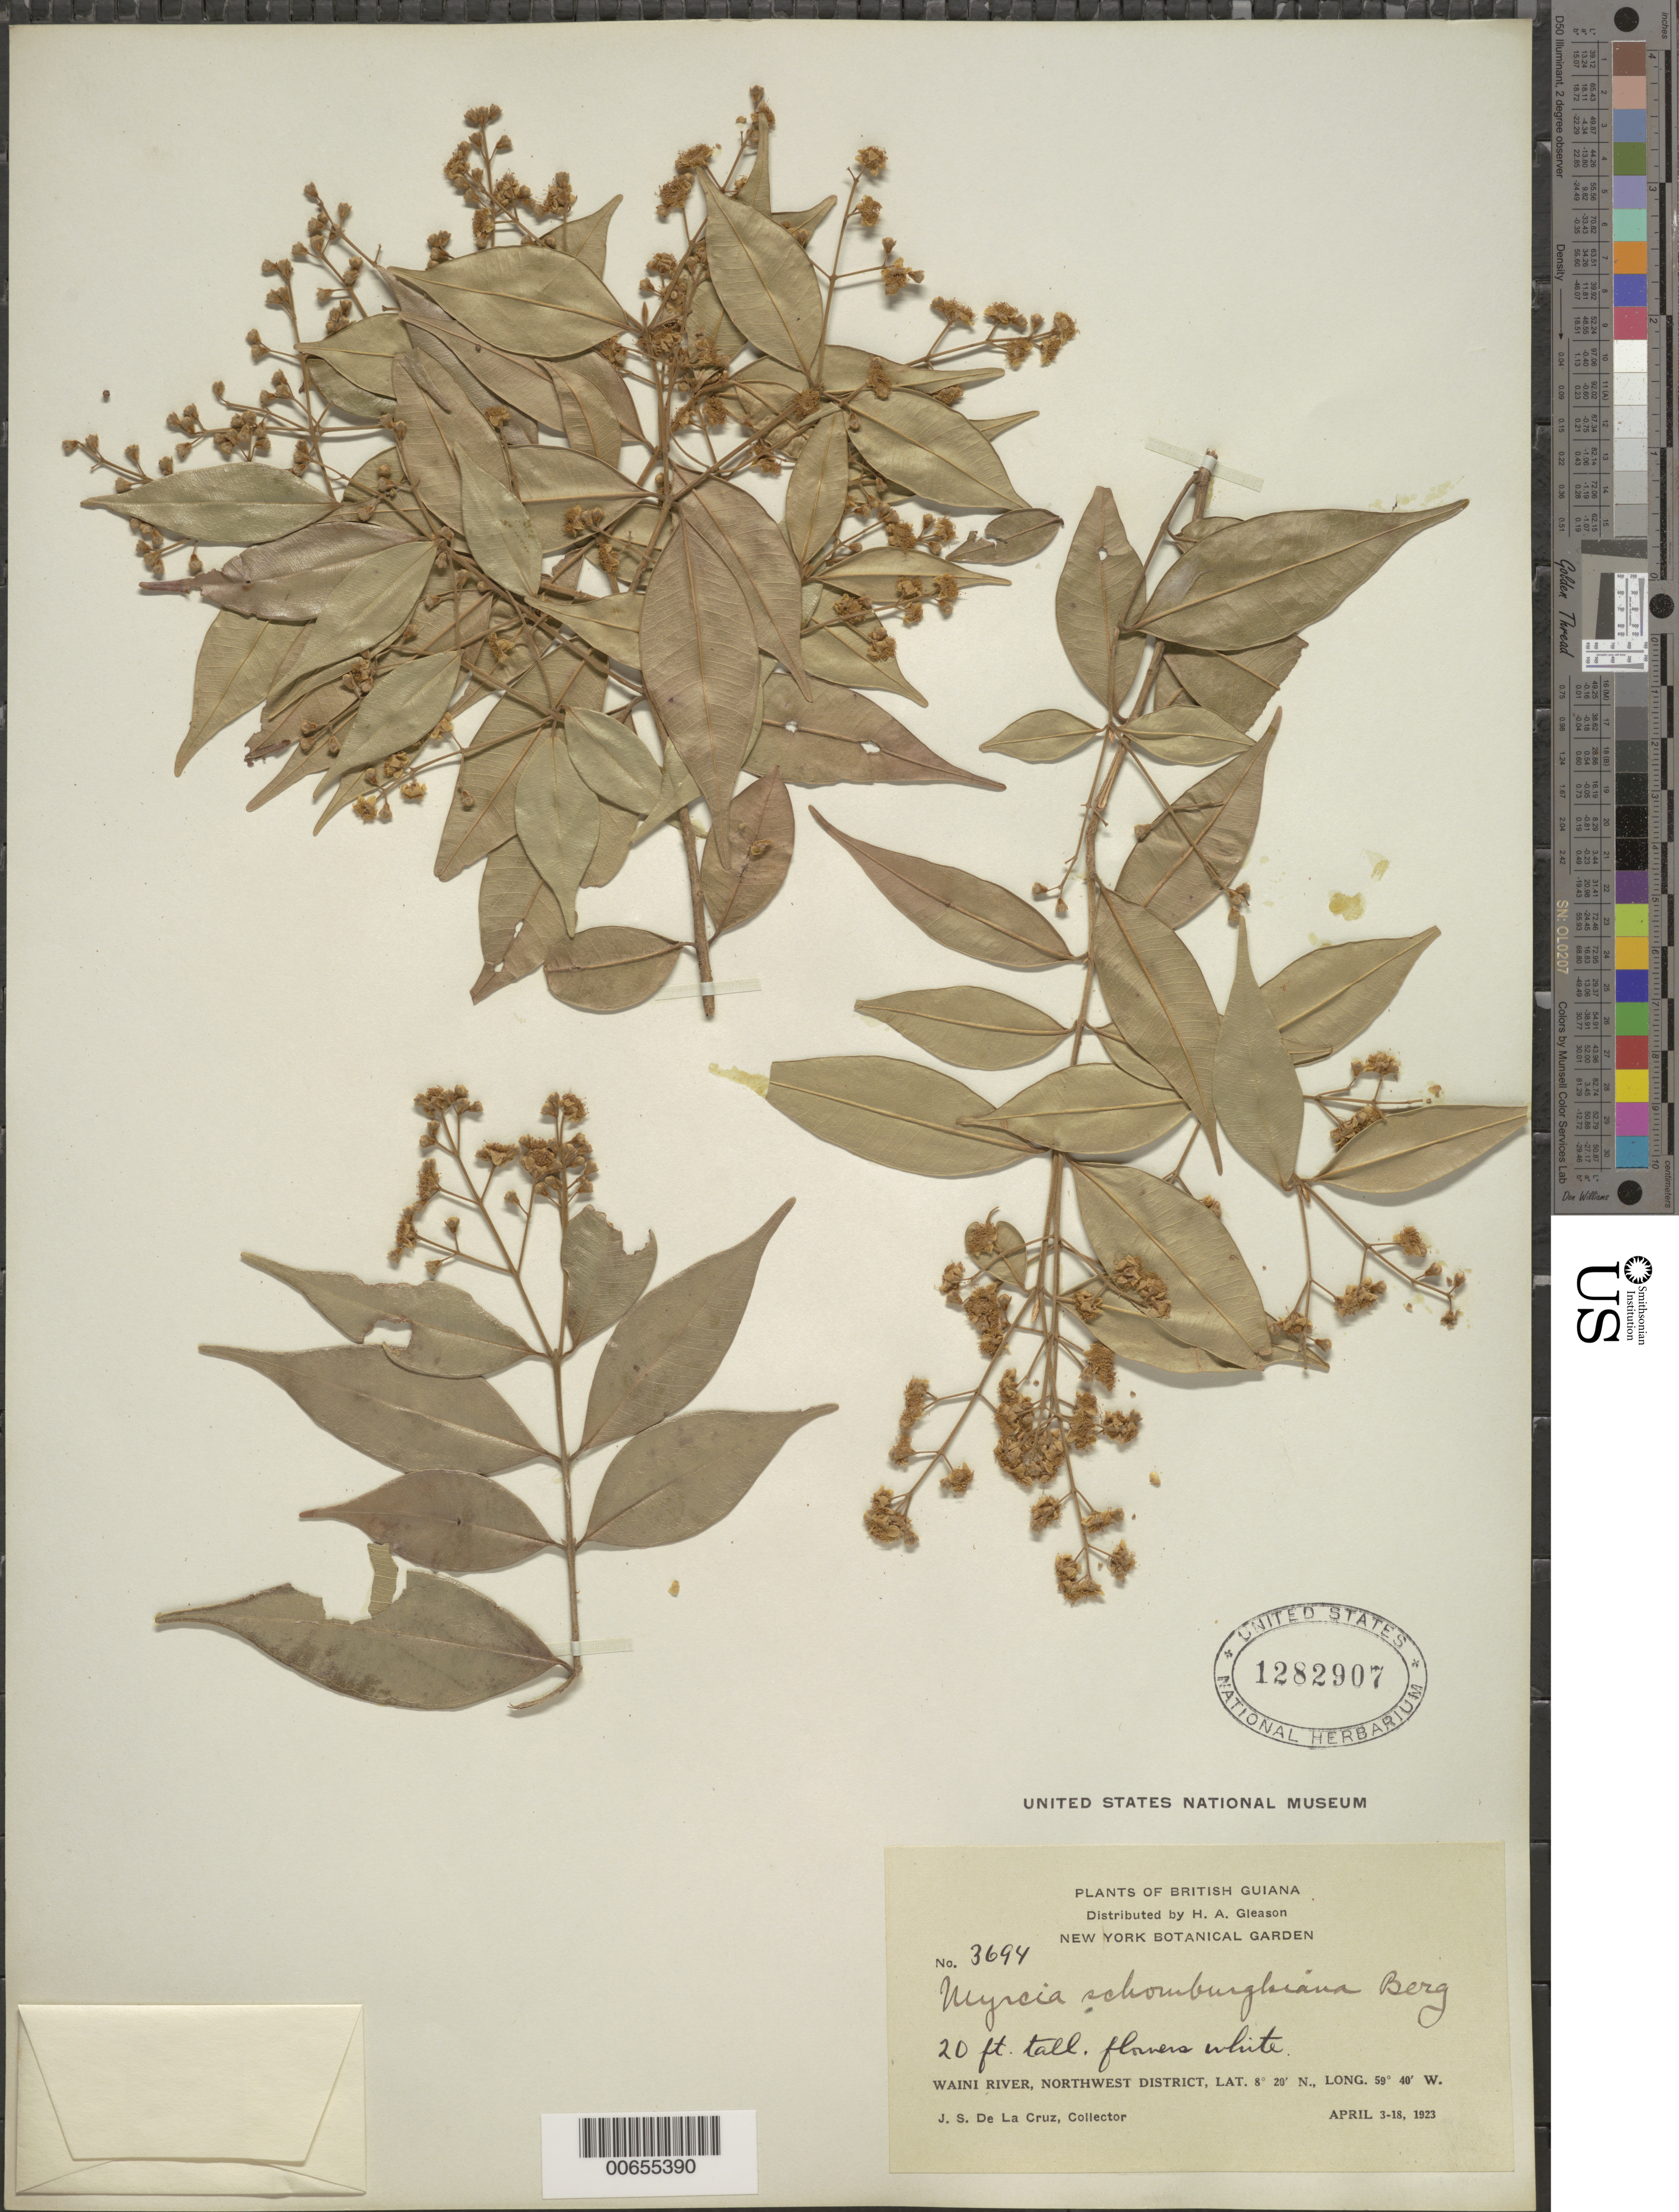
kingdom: Plantae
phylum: Tracheophyta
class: Magnoliopsida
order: Myrtales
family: Myrtaceae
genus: Myrcia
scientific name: Myrcia schomburgkiana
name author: O. Berg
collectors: J. S. de la Cruz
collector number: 3694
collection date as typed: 3-Apr-23 to 18-Apr-23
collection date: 1923-04-03/1923-04-18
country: Guyana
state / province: Barima-Waini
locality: Waini R., NW District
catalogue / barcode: US 1282907